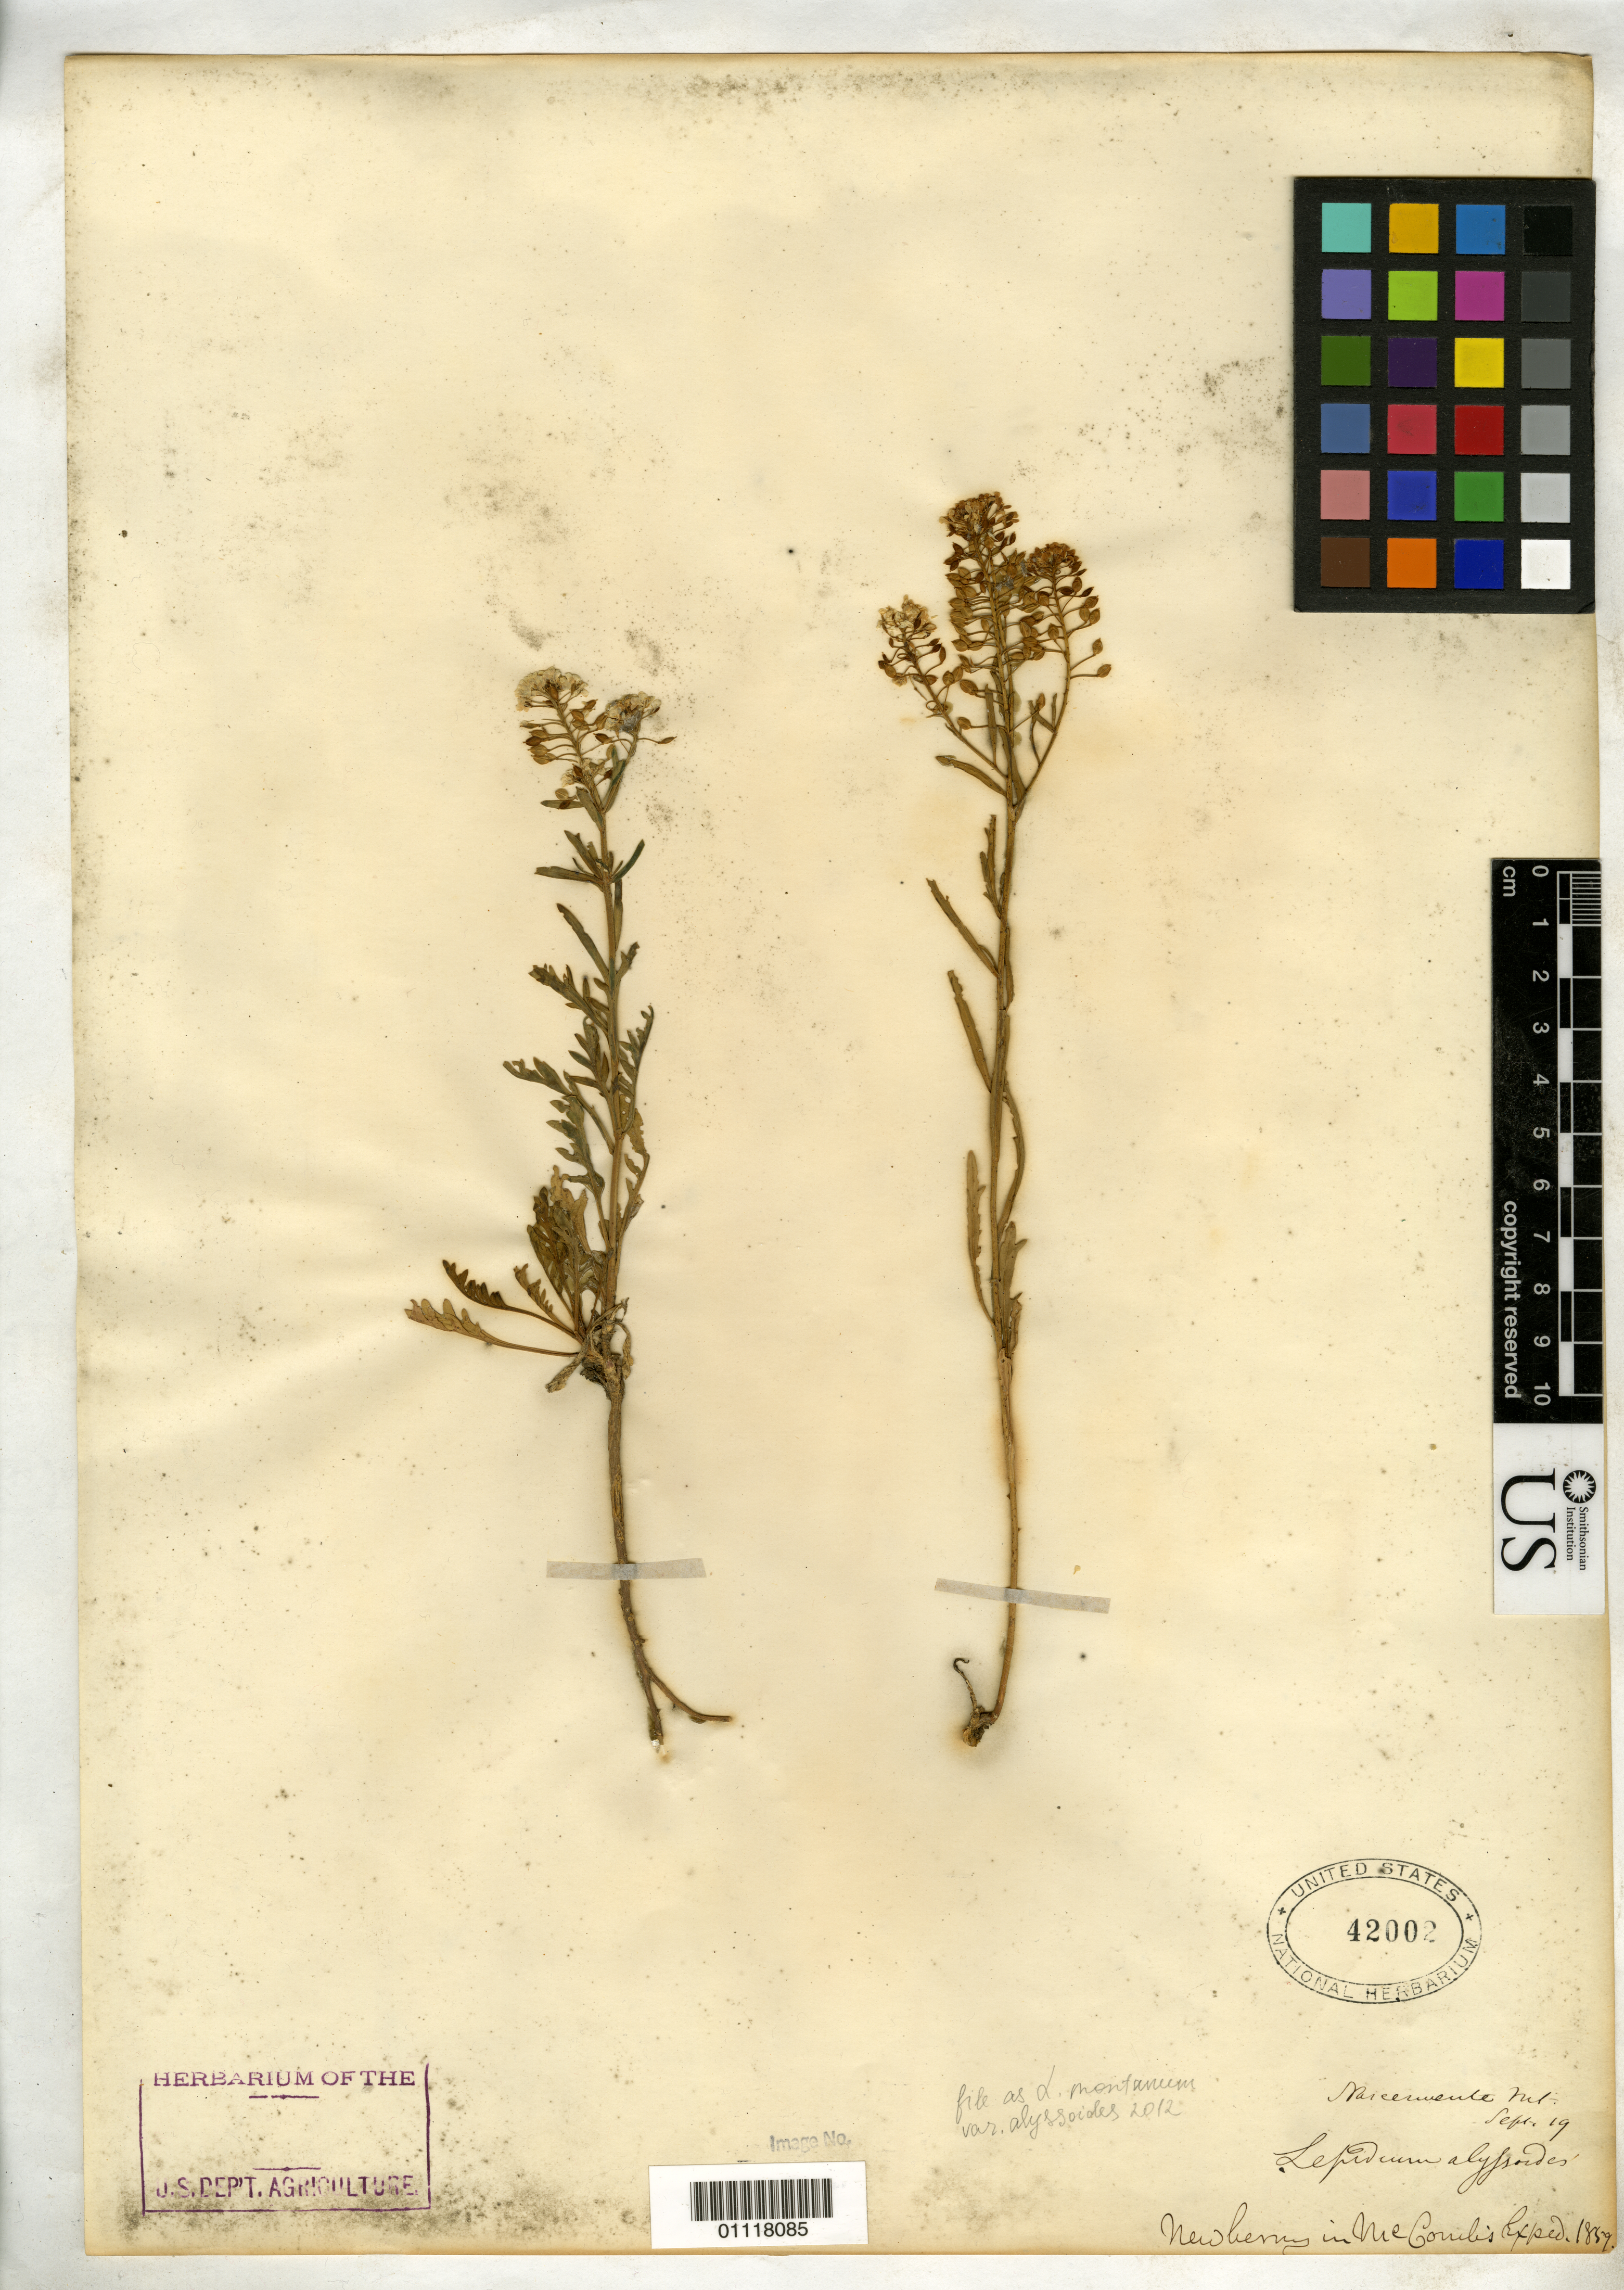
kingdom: Plantae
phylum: Tracheophyta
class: Magnoliopsida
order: Brassicales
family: Brassicaceae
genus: Lepidium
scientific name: Lepidium montanum var. alyssoides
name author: (A. Gray) M.E. Jones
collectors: Newberry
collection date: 1859-09-19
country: United States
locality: [Naicermente?] Mt.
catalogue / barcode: US 42002